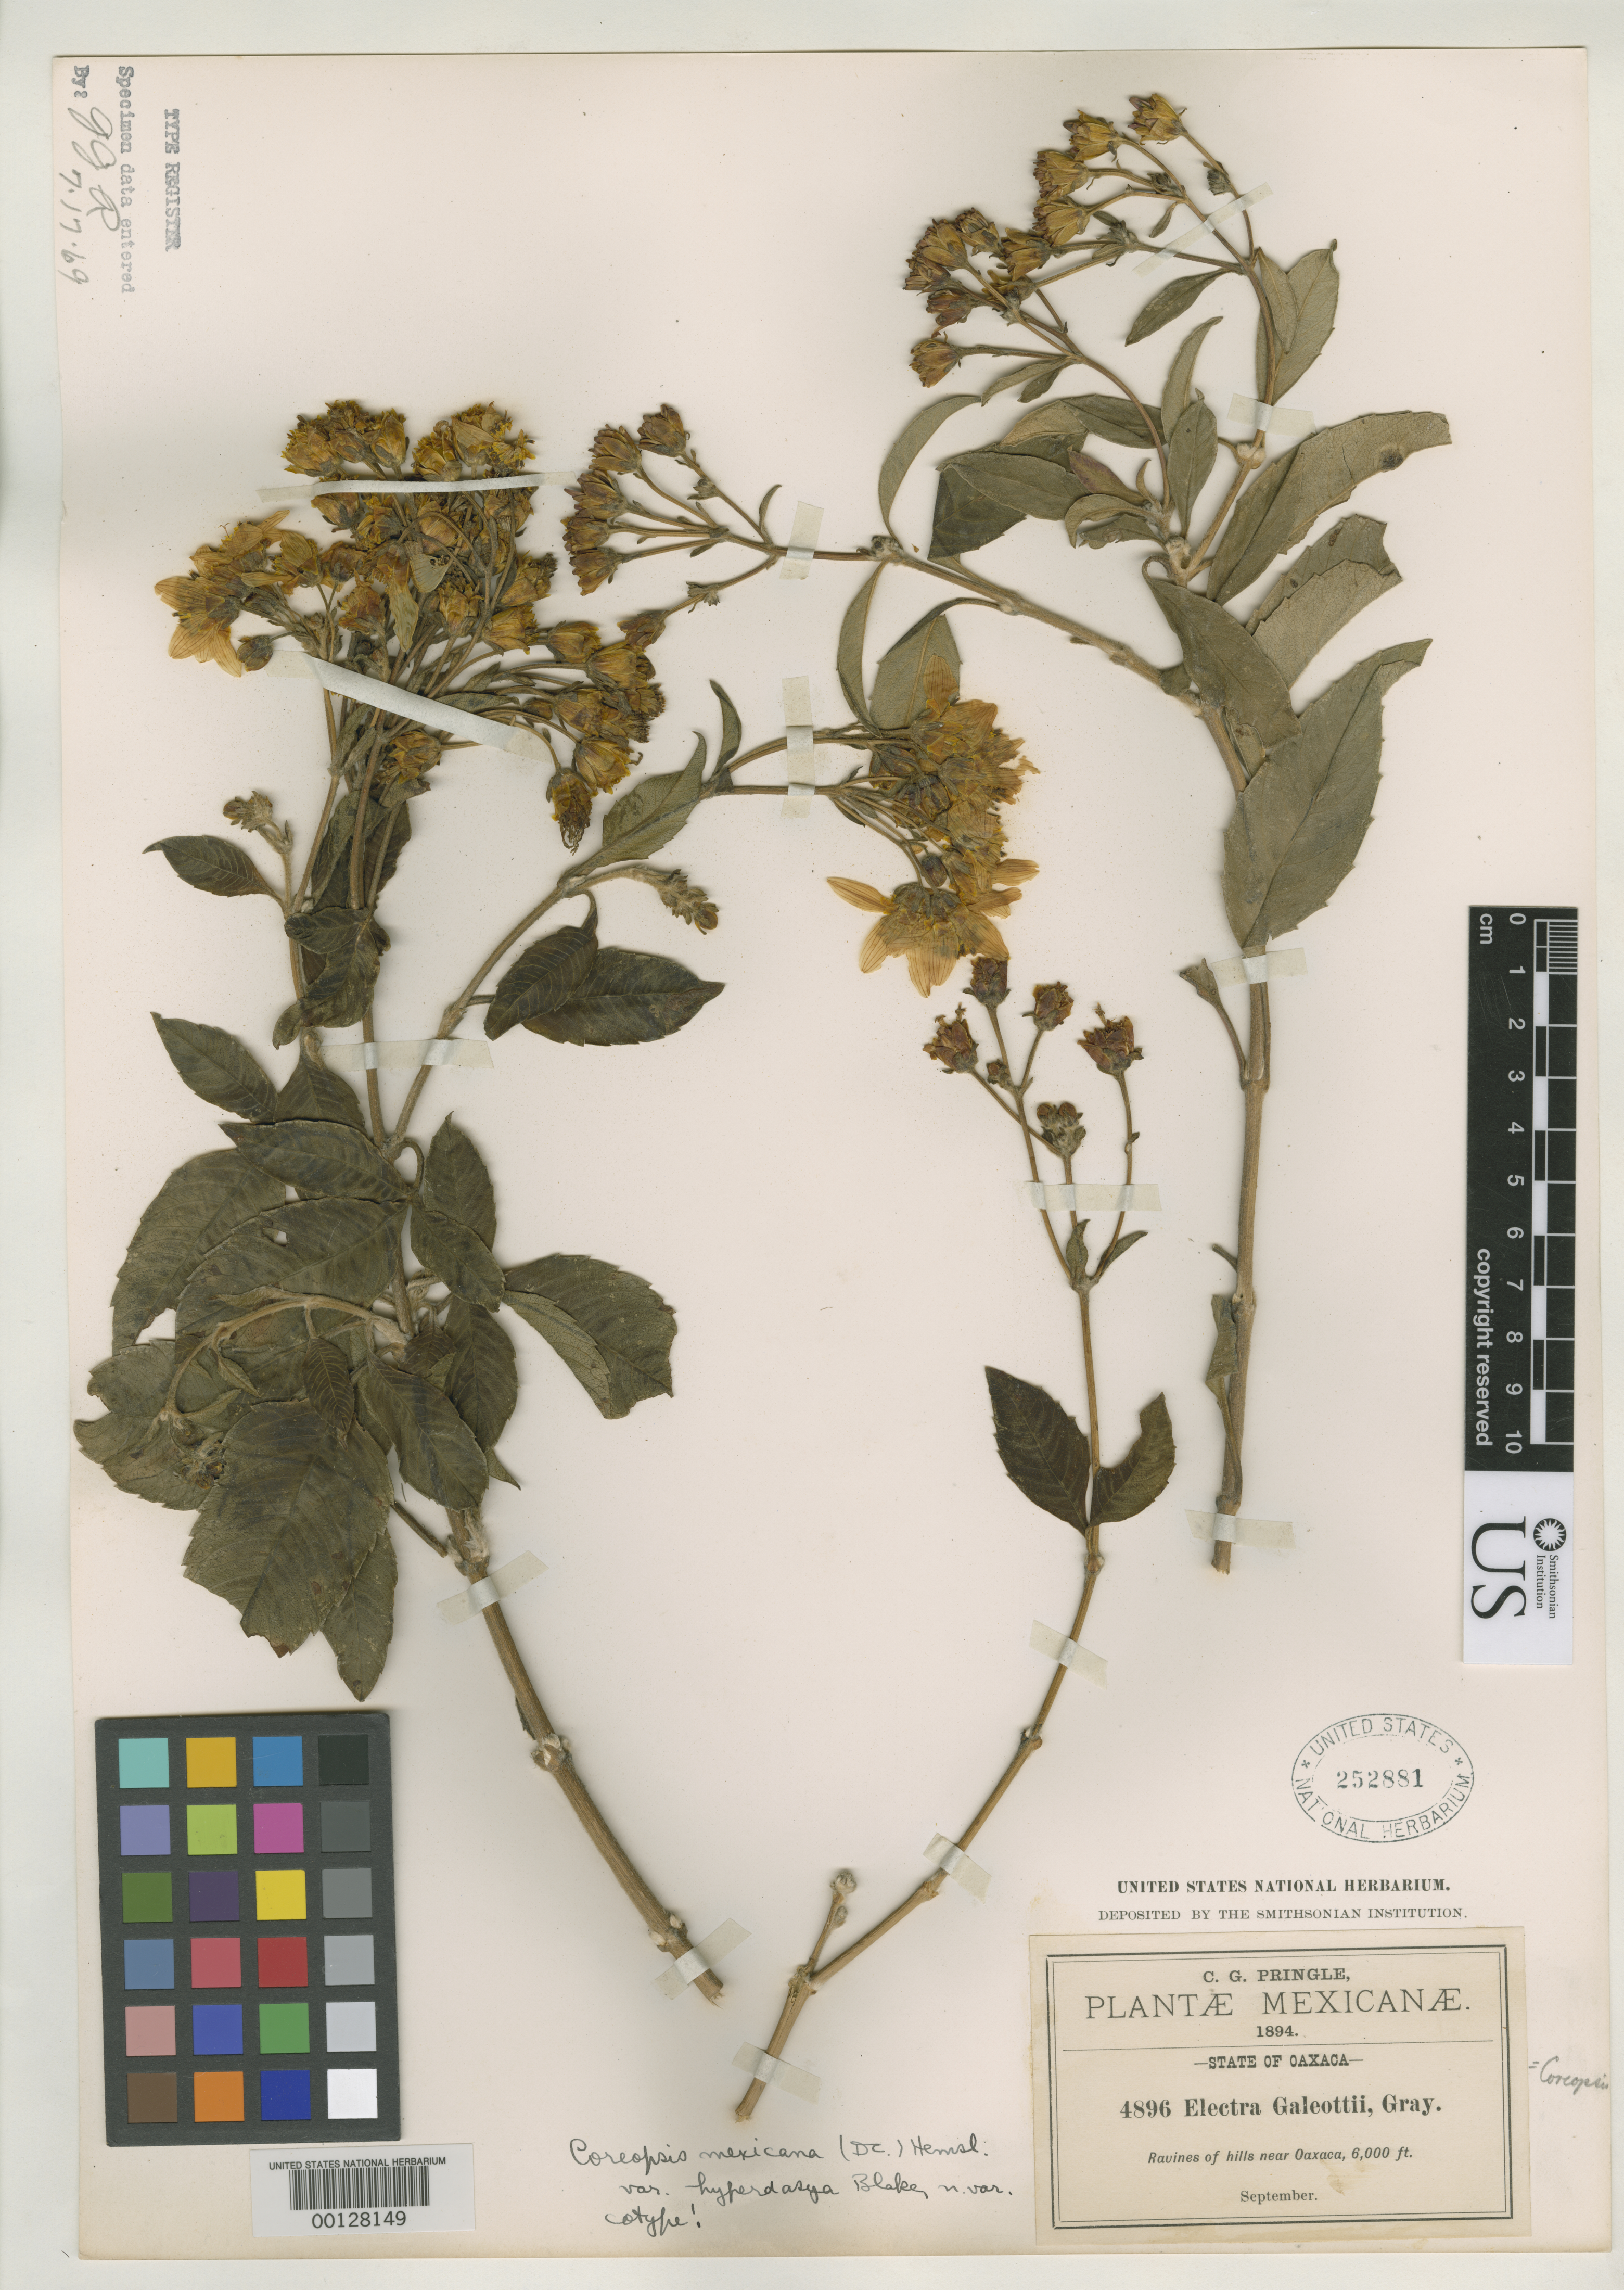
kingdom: Plantae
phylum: Tracheophyta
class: Magnoliopsida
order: Asterales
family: Asteraceae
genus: Coreopsis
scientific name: Coreopsis mexicana var. hyperdasya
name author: S.F. Blake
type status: Isotype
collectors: C. G. Pringle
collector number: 4896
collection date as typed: Sep 1894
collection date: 1894-09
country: Mexico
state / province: Oaxaca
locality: Oaxaca.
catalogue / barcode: US 252881